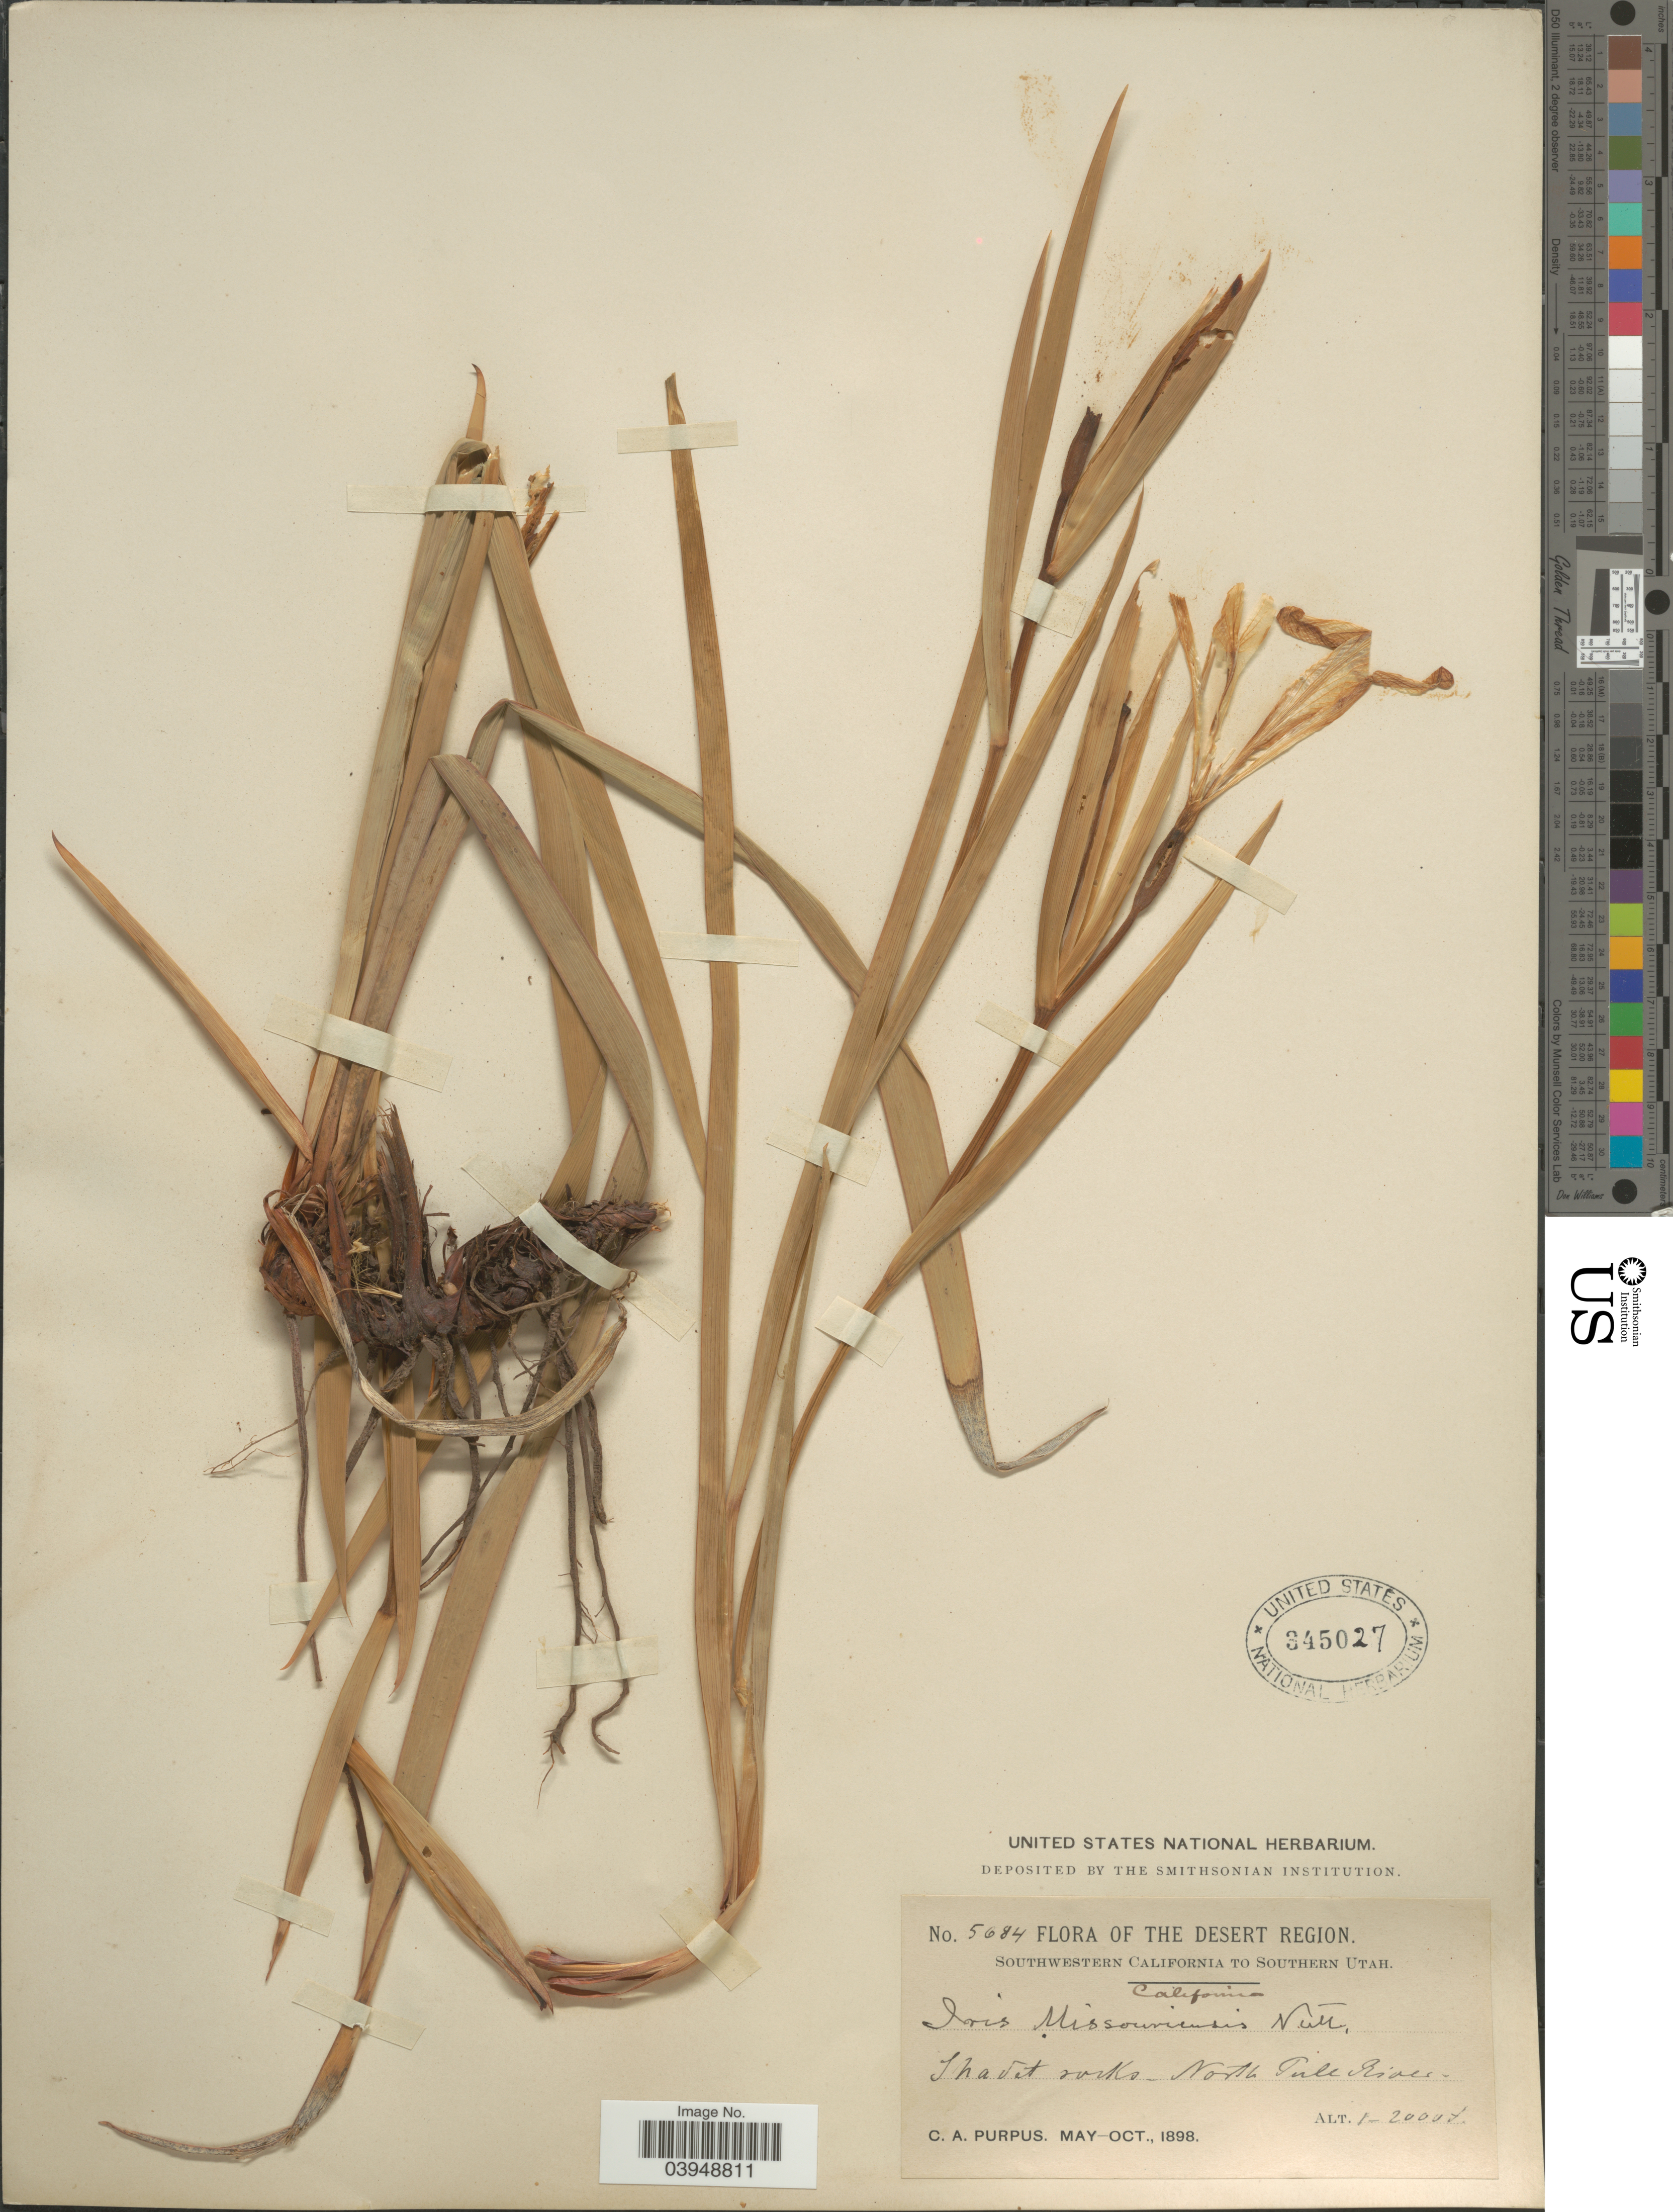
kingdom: Plantae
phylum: Tracheophyta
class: Liliopsida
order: Asparagales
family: Iridaceae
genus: Iris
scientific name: Iris missouriensis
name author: Nutt.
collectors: C. A. Purpus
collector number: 5684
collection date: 1898-05/1898-10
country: United States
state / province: California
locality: The Desert Region. Southwestern California. North Tule River.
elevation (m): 305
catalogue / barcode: US 345027